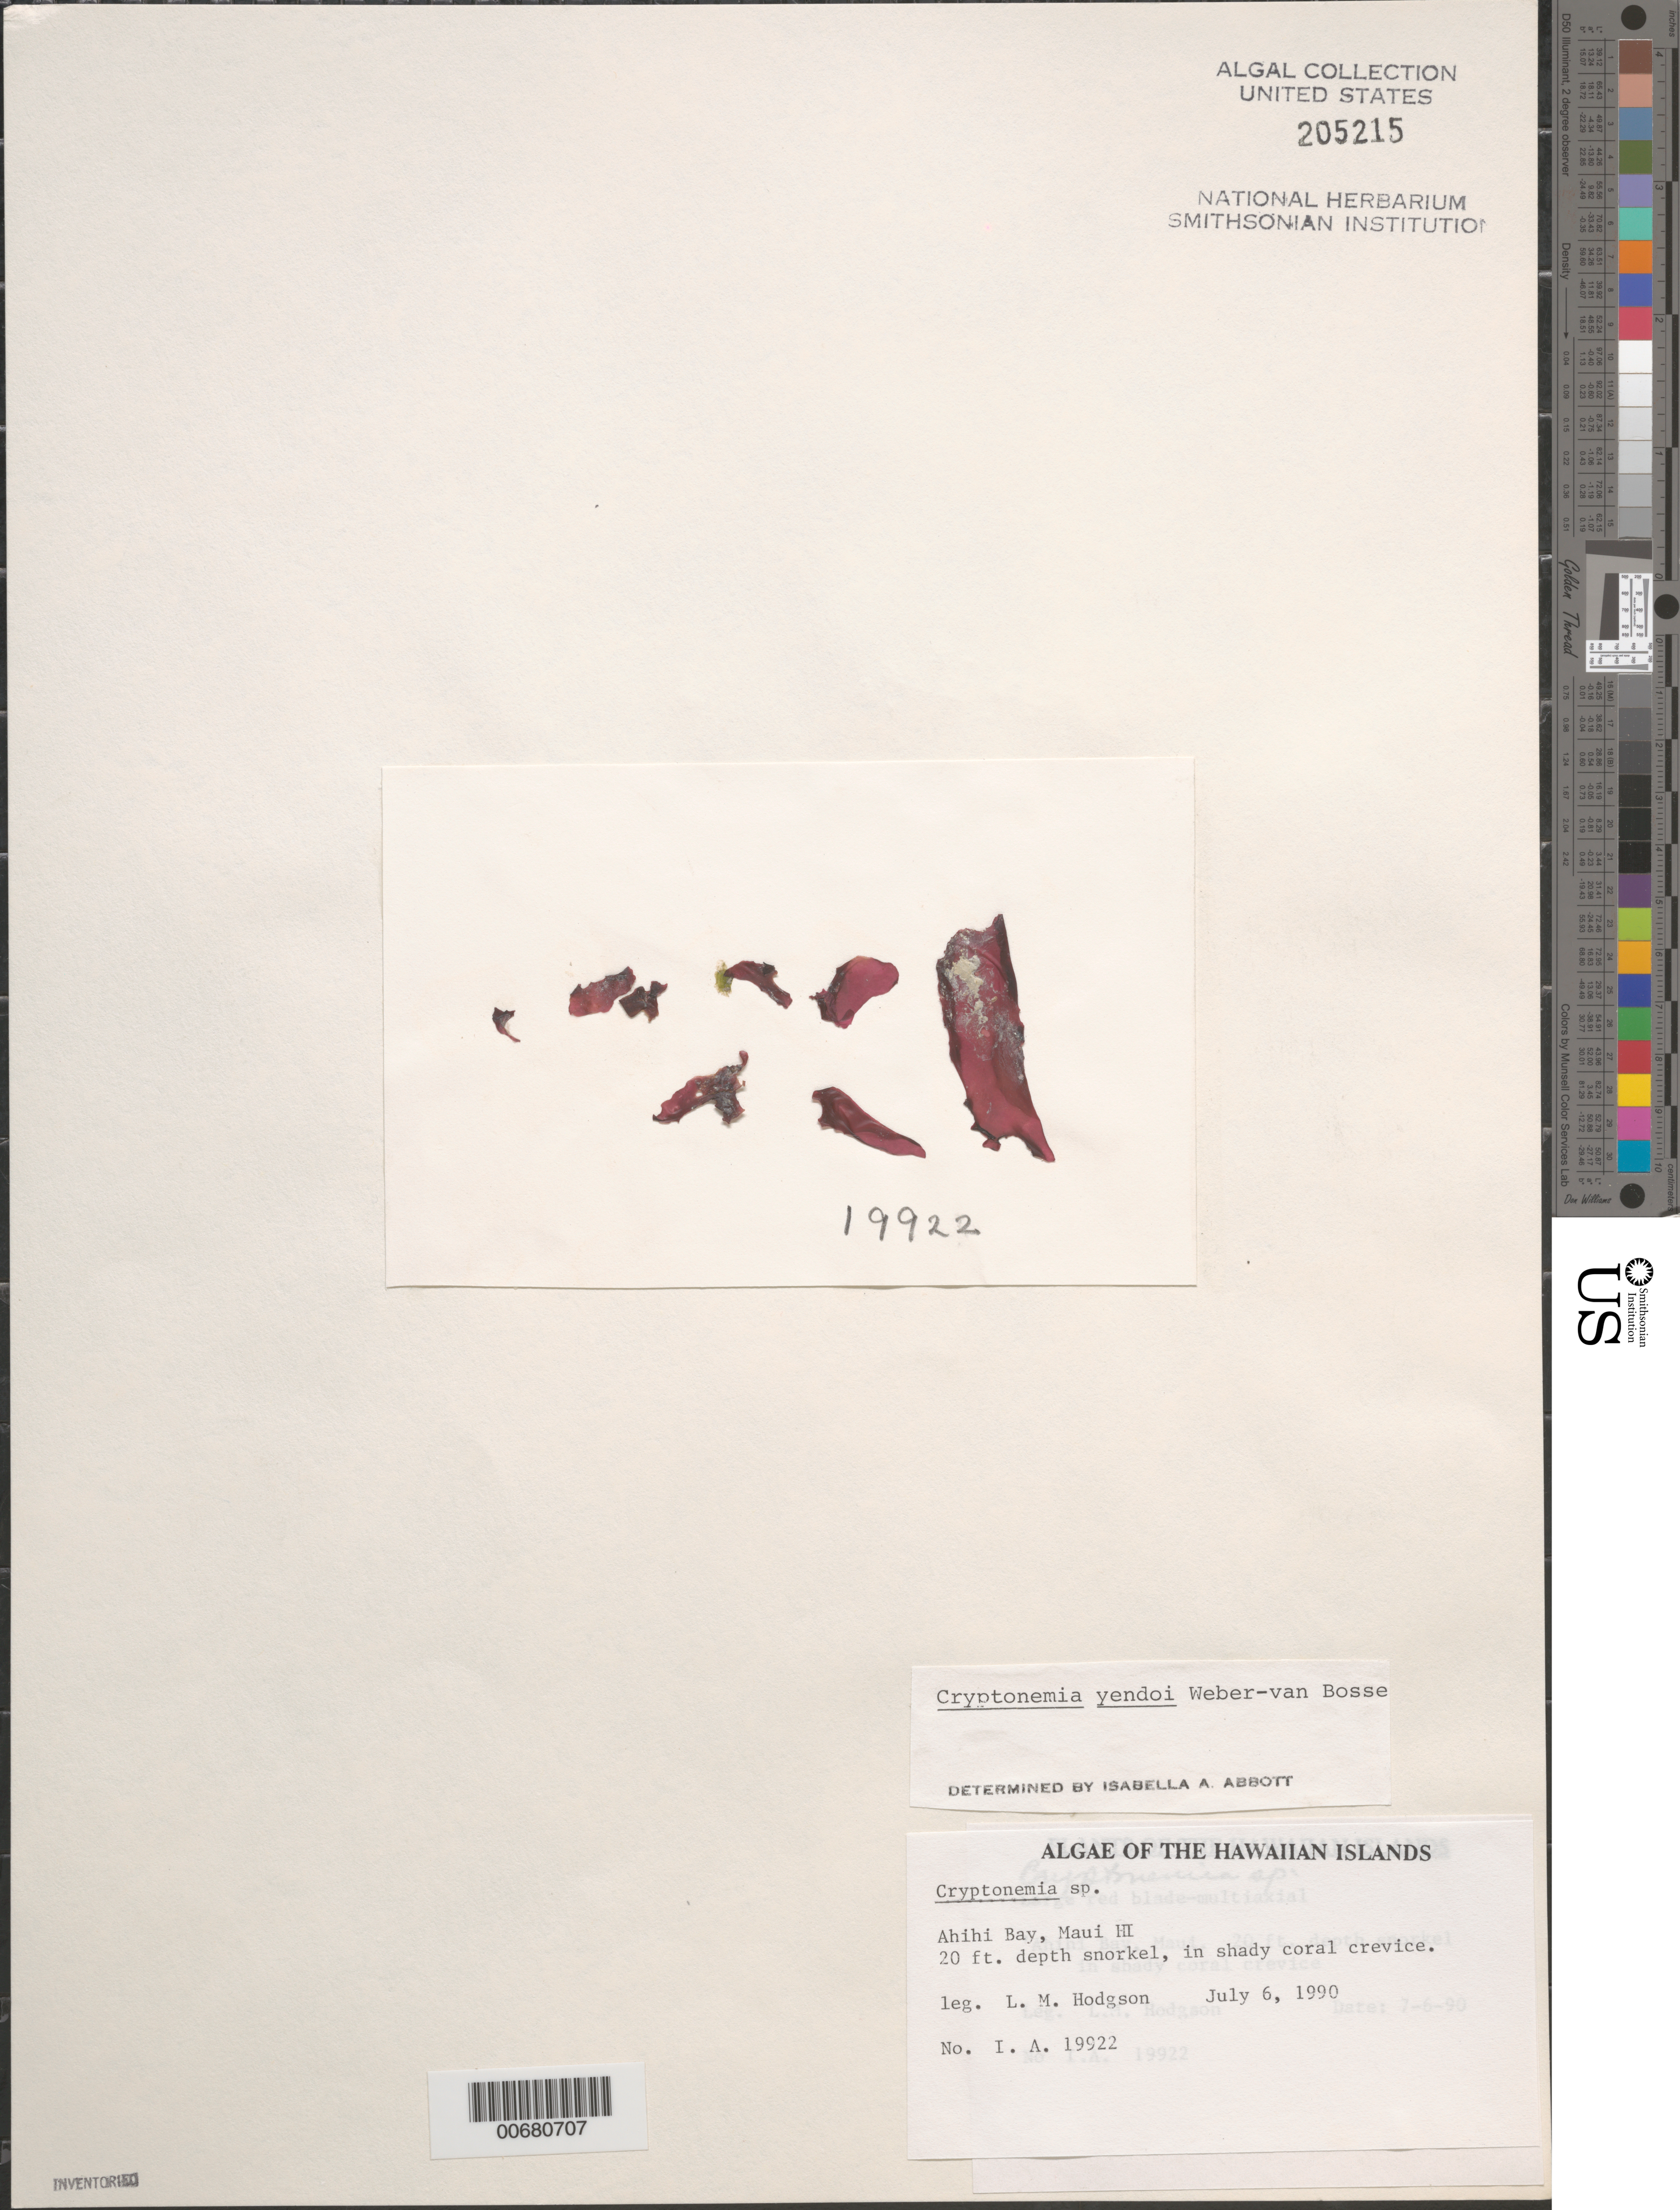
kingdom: Plantae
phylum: Rhodophyta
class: Florideophyceae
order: Halymeniales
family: Halymeniaceae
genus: Cryptonemia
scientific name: Cryptonemia yendoi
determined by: Abbott, Isabella A.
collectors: L. M. Hodgson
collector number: IAA 19922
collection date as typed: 06 Jul 1990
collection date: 1990-07-06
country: United States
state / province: Hawaii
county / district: Maui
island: Maui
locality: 'Ahihi Bay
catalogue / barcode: US 205215